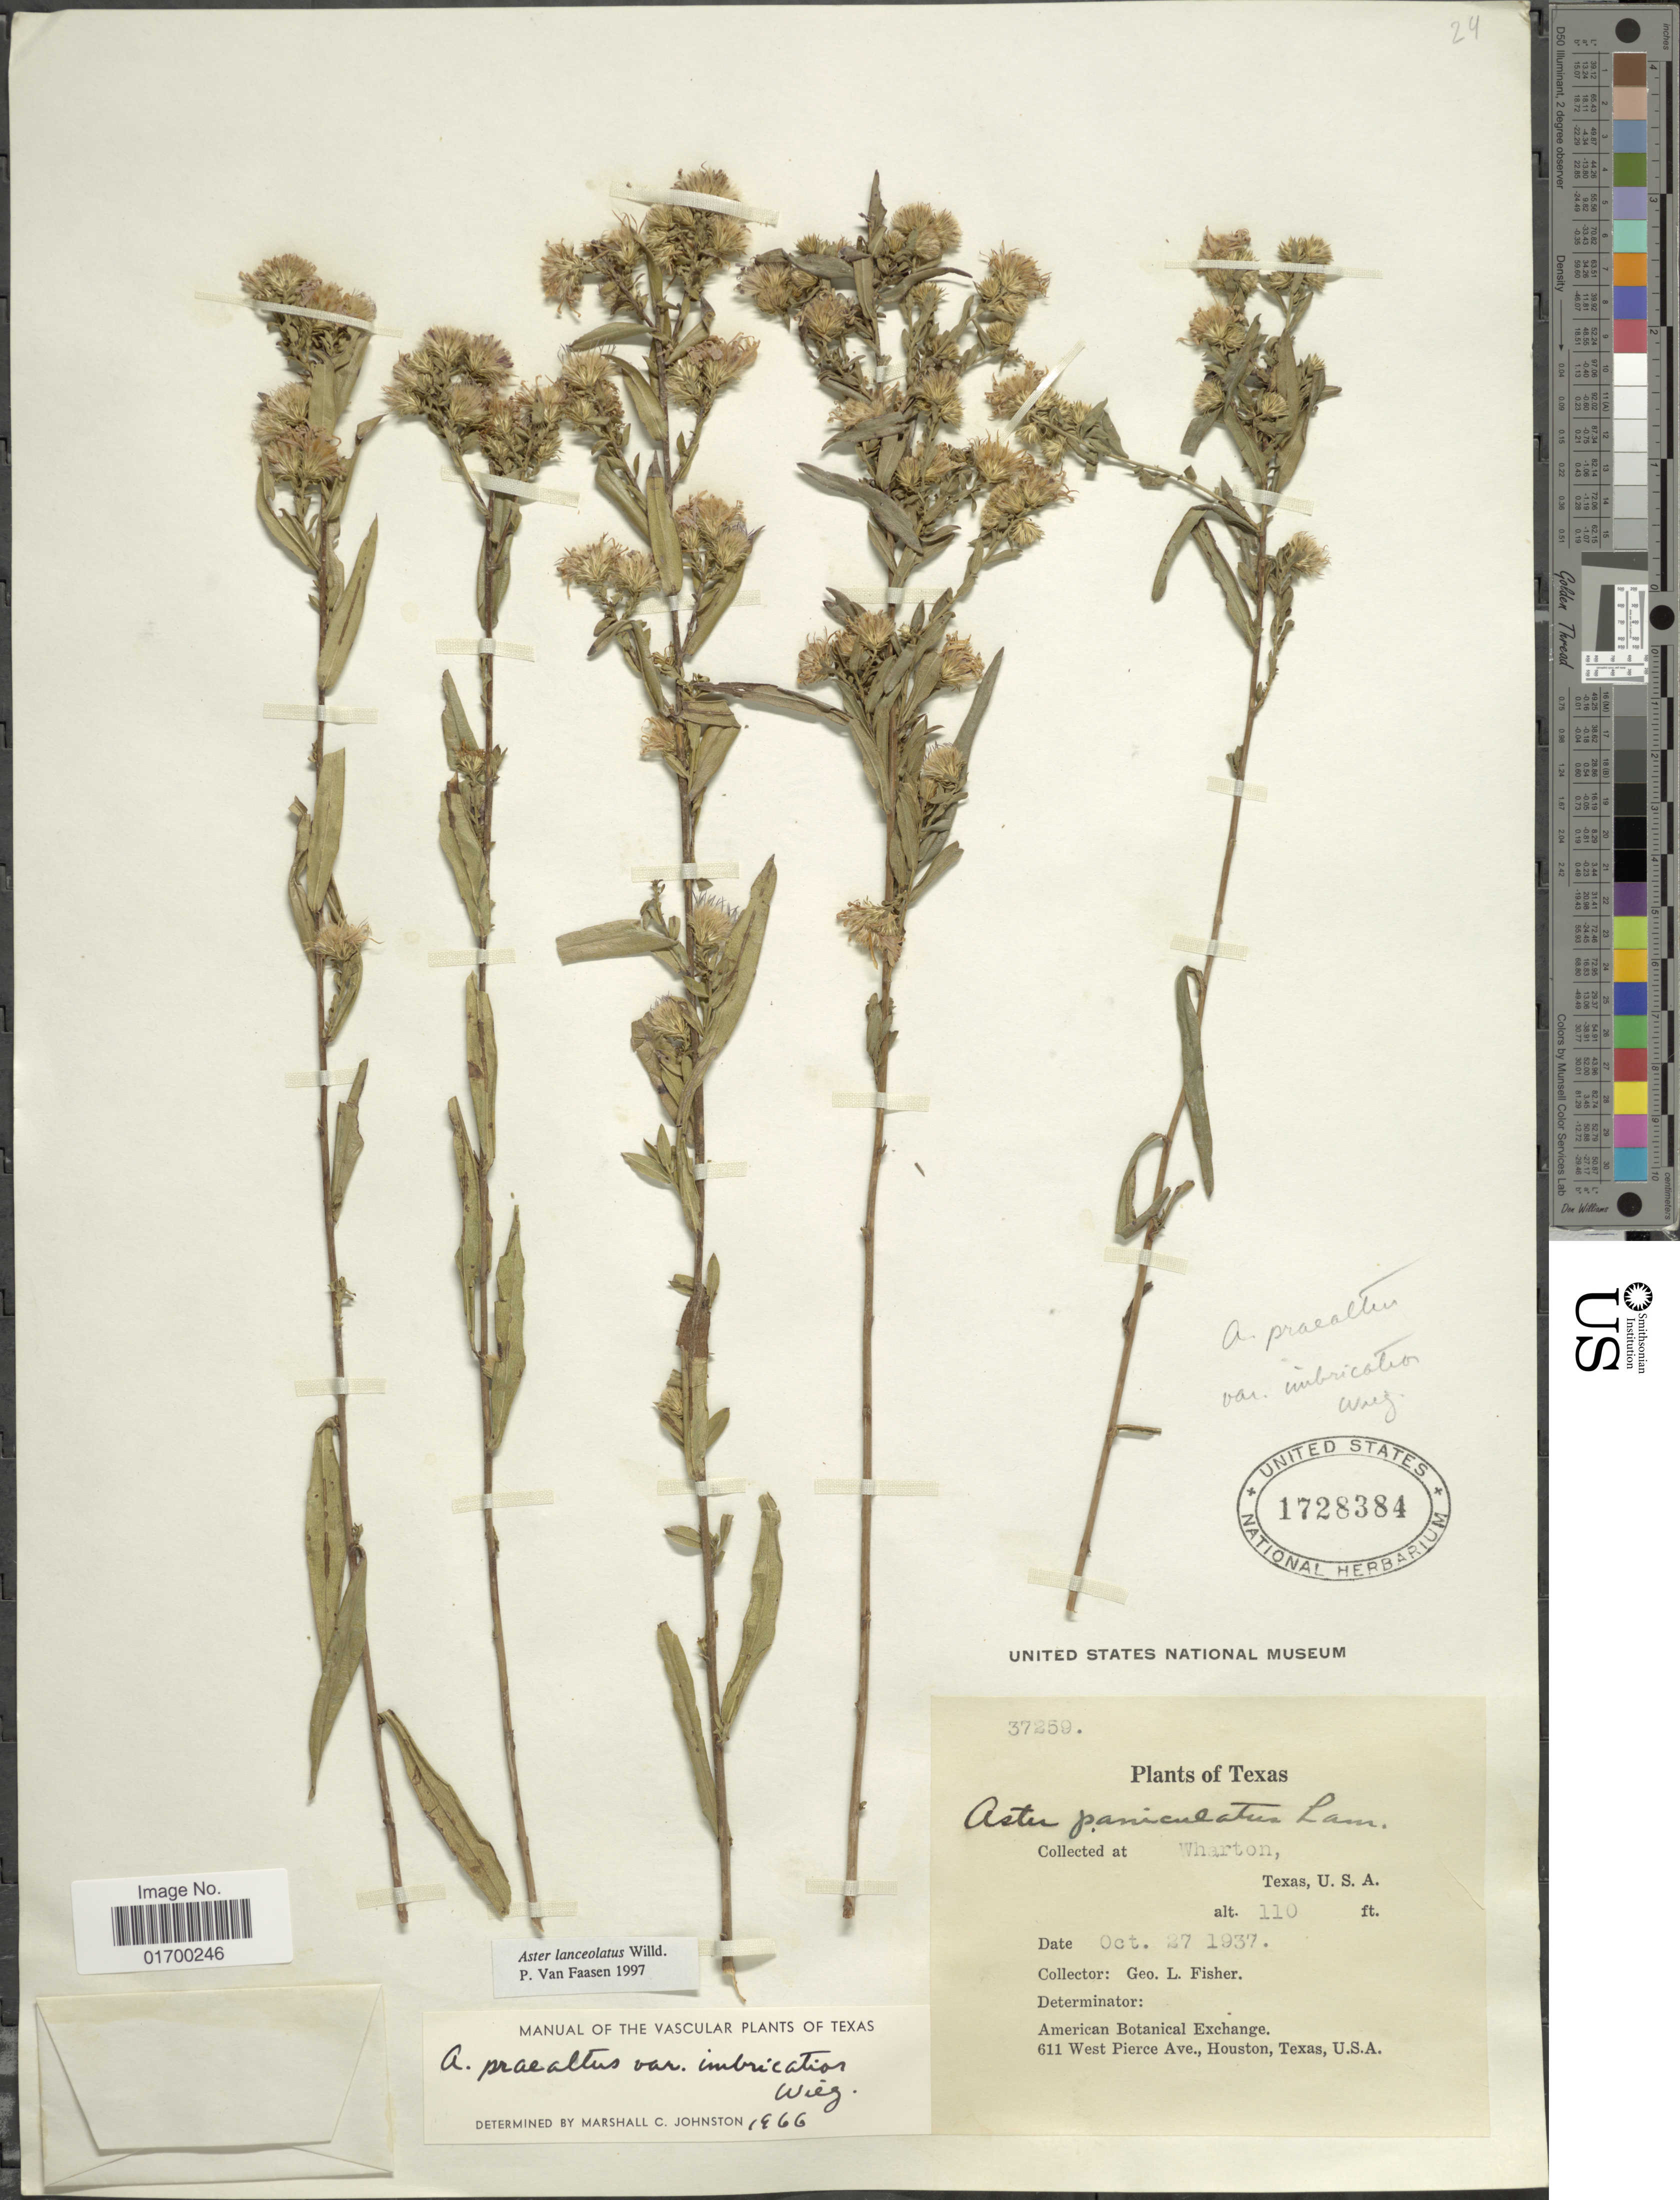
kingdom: Plantae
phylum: Tracheophyta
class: Magnoliopsida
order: Asterales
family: Asteraceae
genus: Symphyotrichum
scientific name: Symphyotrichum lanceolatum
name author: (Willd.) G.L. Nesom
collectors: G. L. Fisher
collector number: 37259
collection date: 1937-10-27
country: United States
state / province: Texas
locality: Wharton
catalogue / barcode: US 1728384